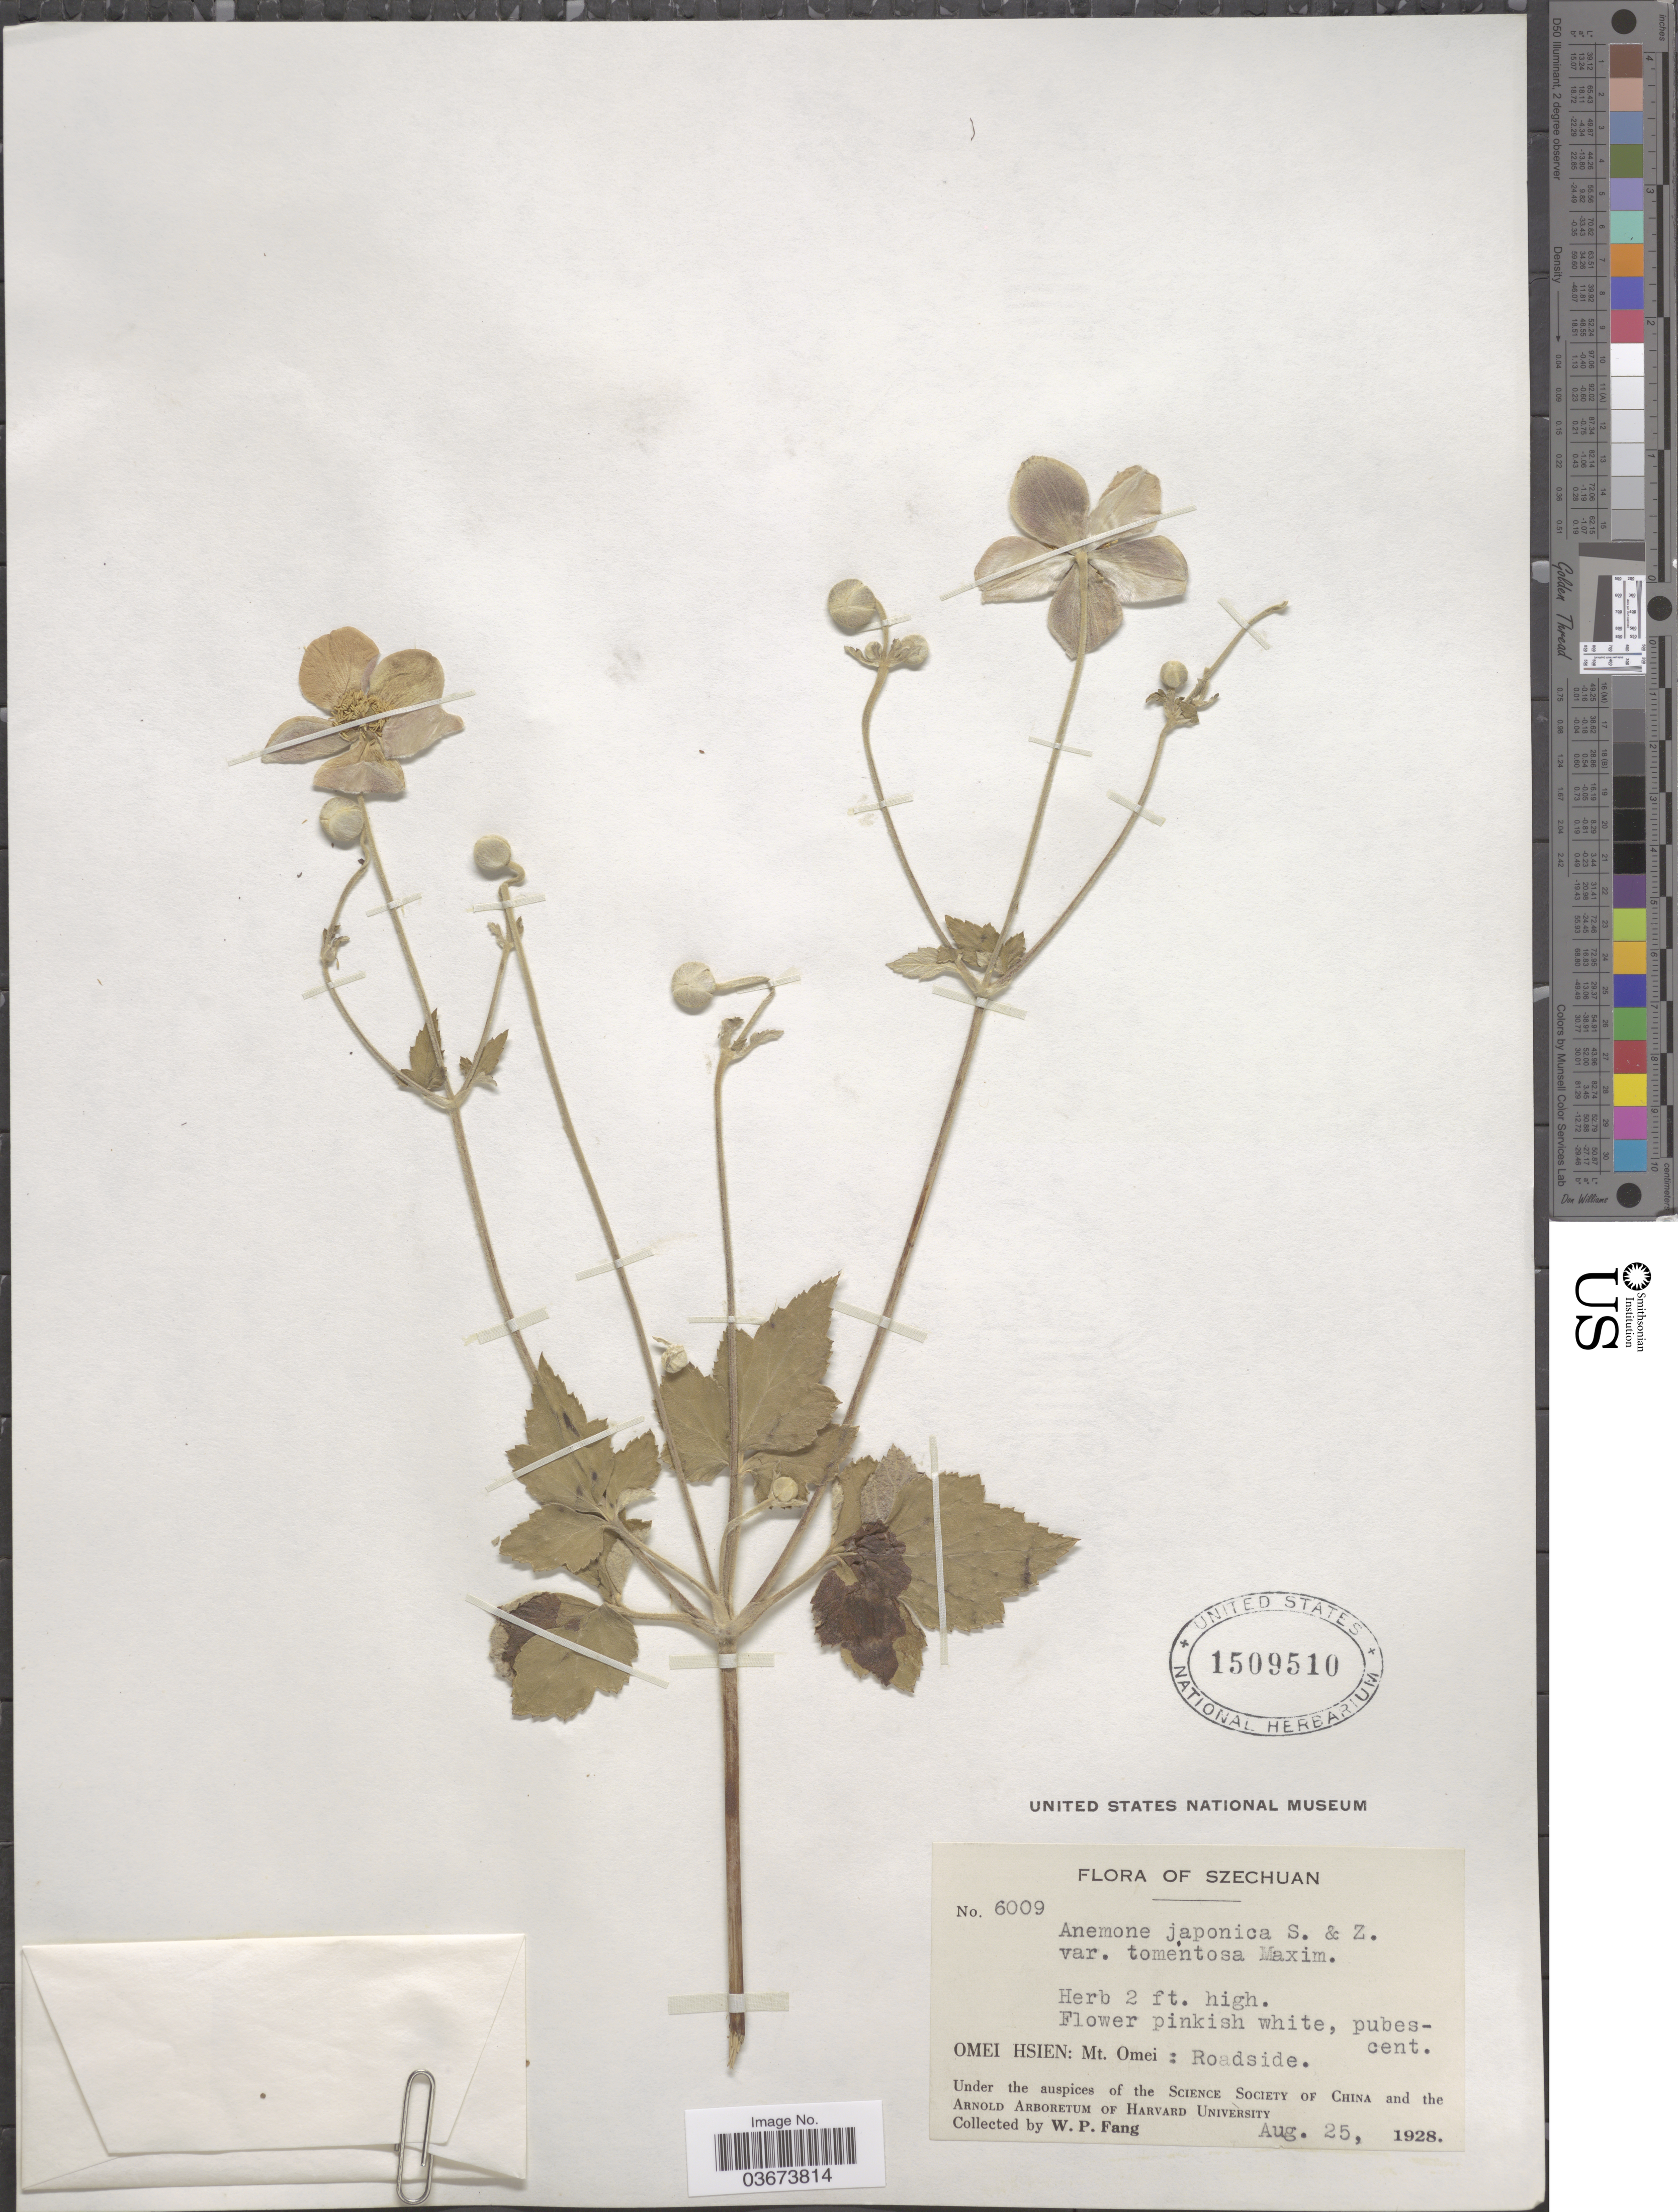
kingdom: Plantae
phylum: Tracheophyta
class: Magnoliopsida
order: Ranunculales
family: Ranunculaceae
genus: Anemone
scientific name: Anemone japonica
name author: Houtt.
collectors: W. P. Fang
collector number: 6009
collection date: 1928-08-25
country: China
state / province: Sichuan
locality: Szechuan. Omei Hsien: Mt. Omei.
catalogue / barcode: US 1509510